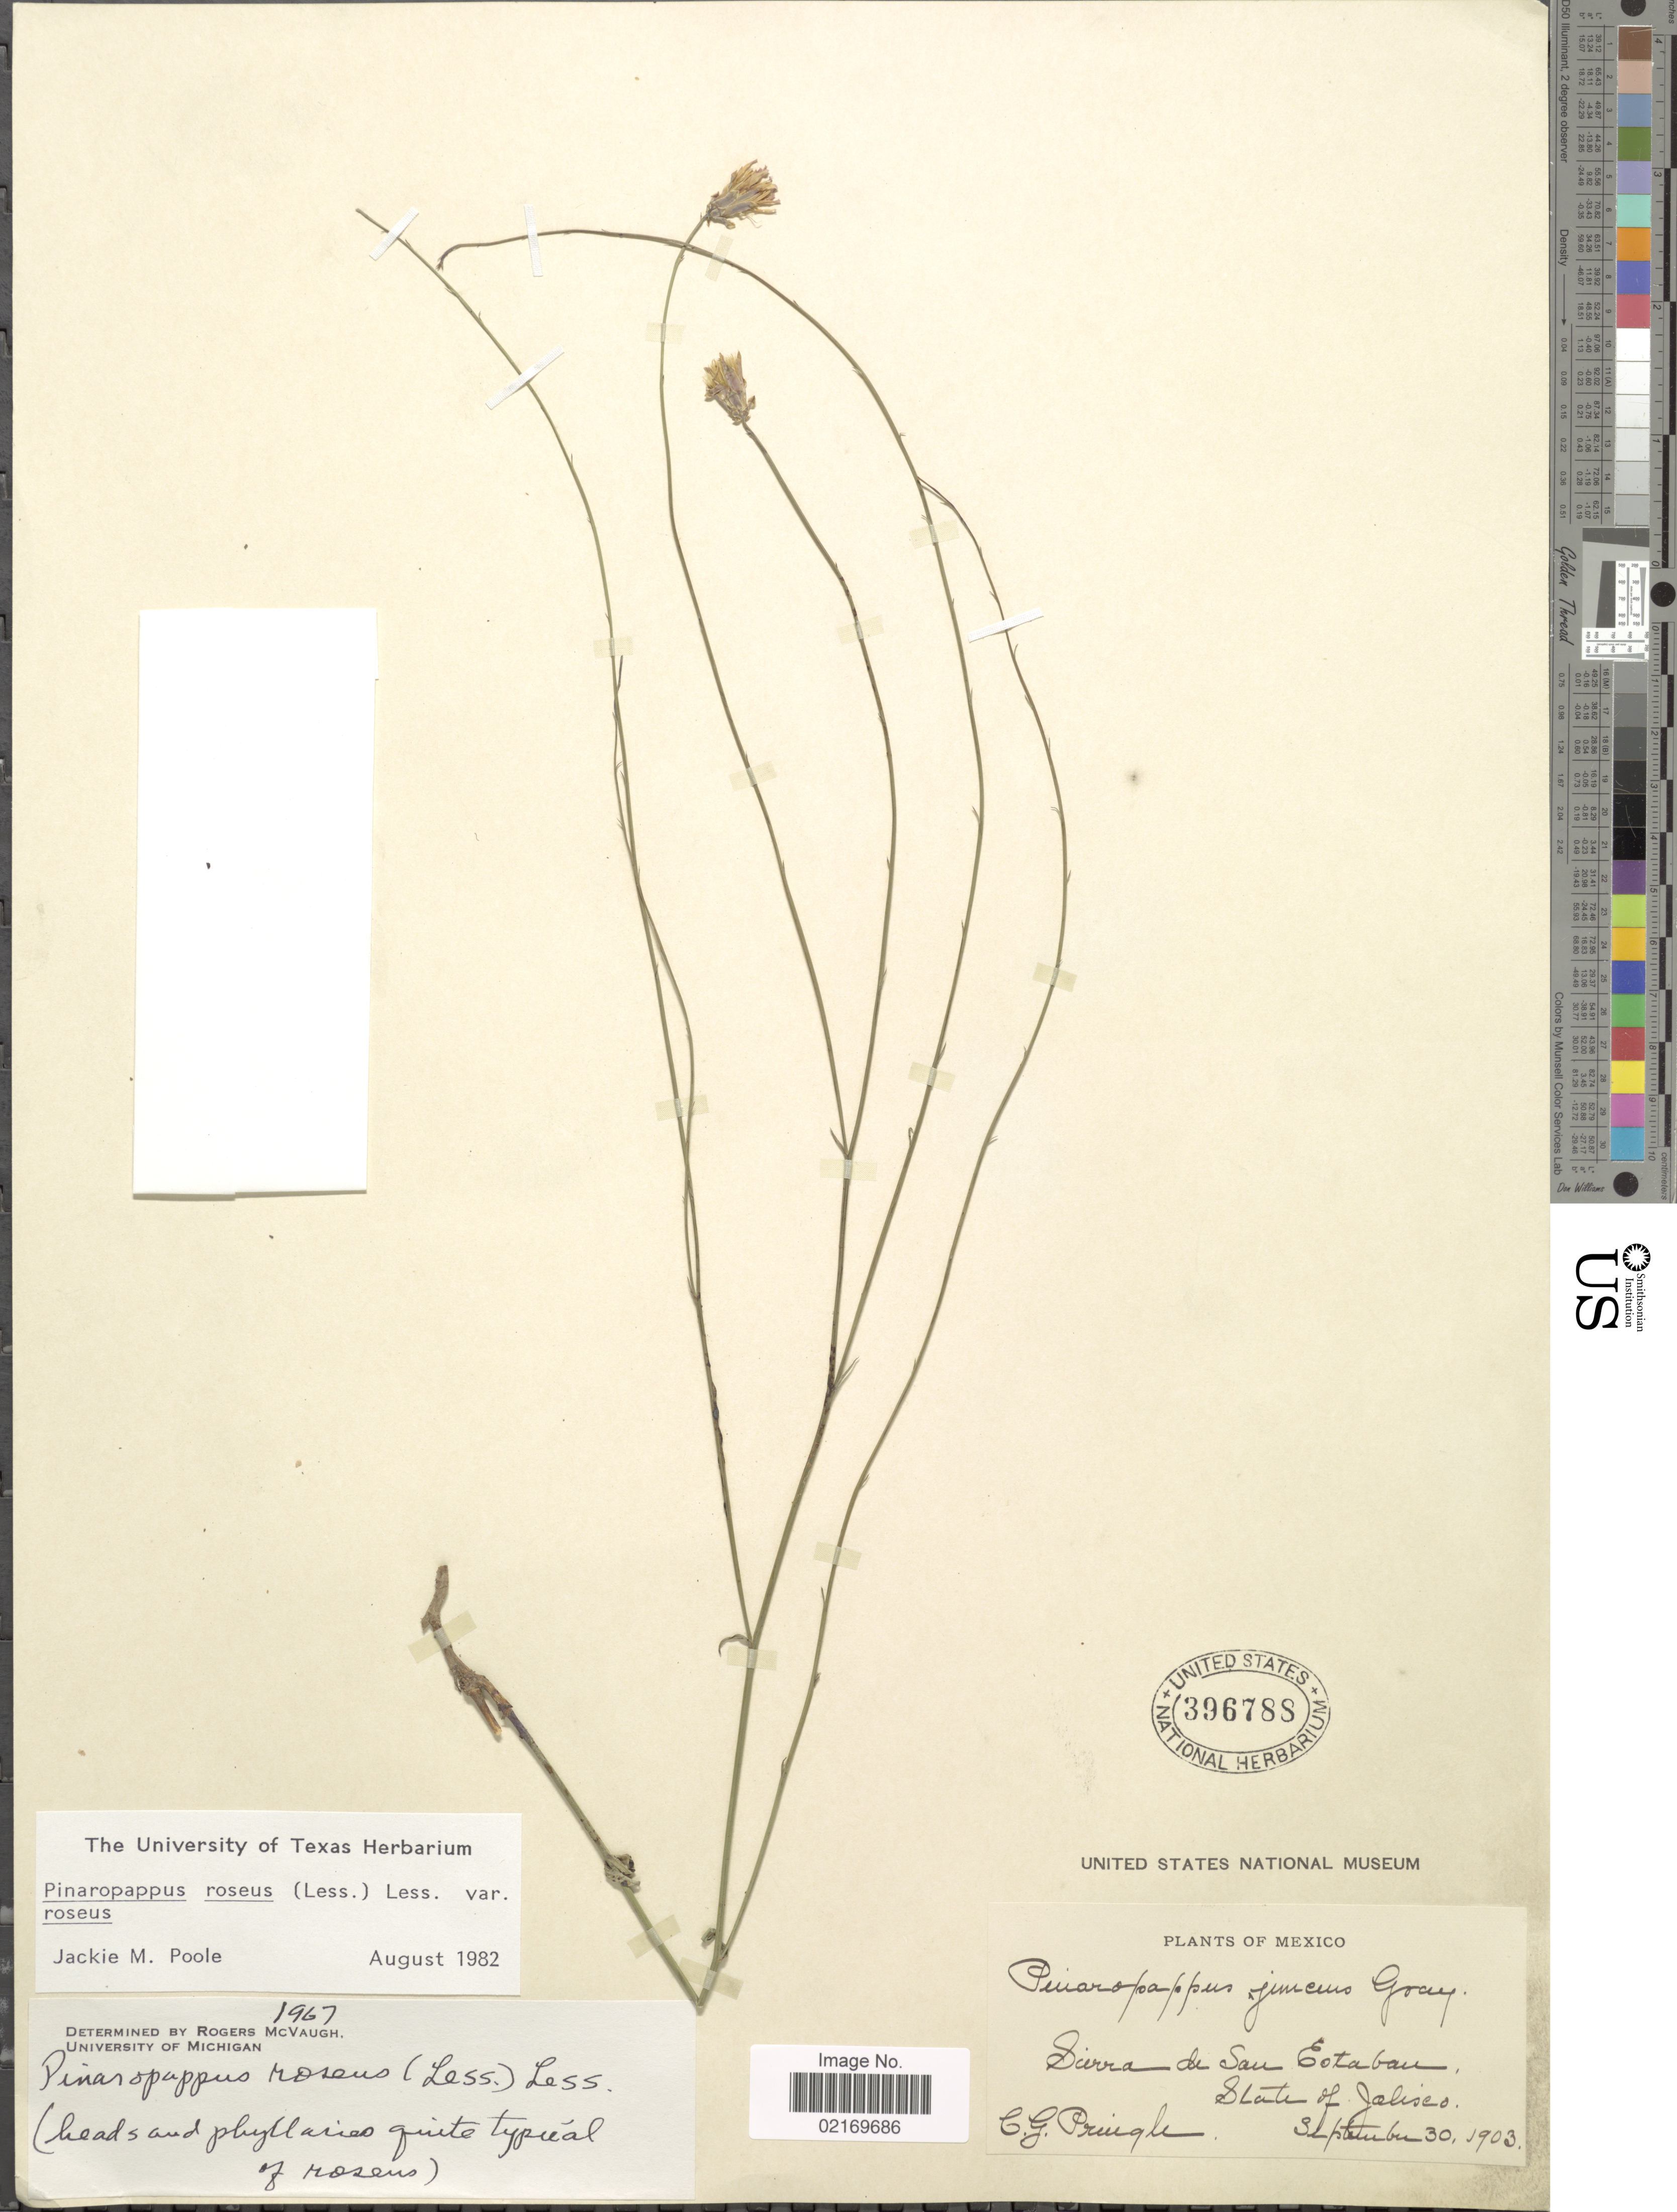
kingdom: Plantae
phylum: Tracheophyta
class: Magnoliopsida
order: Asterales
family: Asteraceae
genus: Pinaropappus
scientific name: Pinaropappus roseus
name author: Less.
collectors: C. G. Pringle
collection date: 1903-09-30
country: Mexico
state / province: Jalisco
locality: Sierra de San Estaban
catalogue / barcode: US 396788